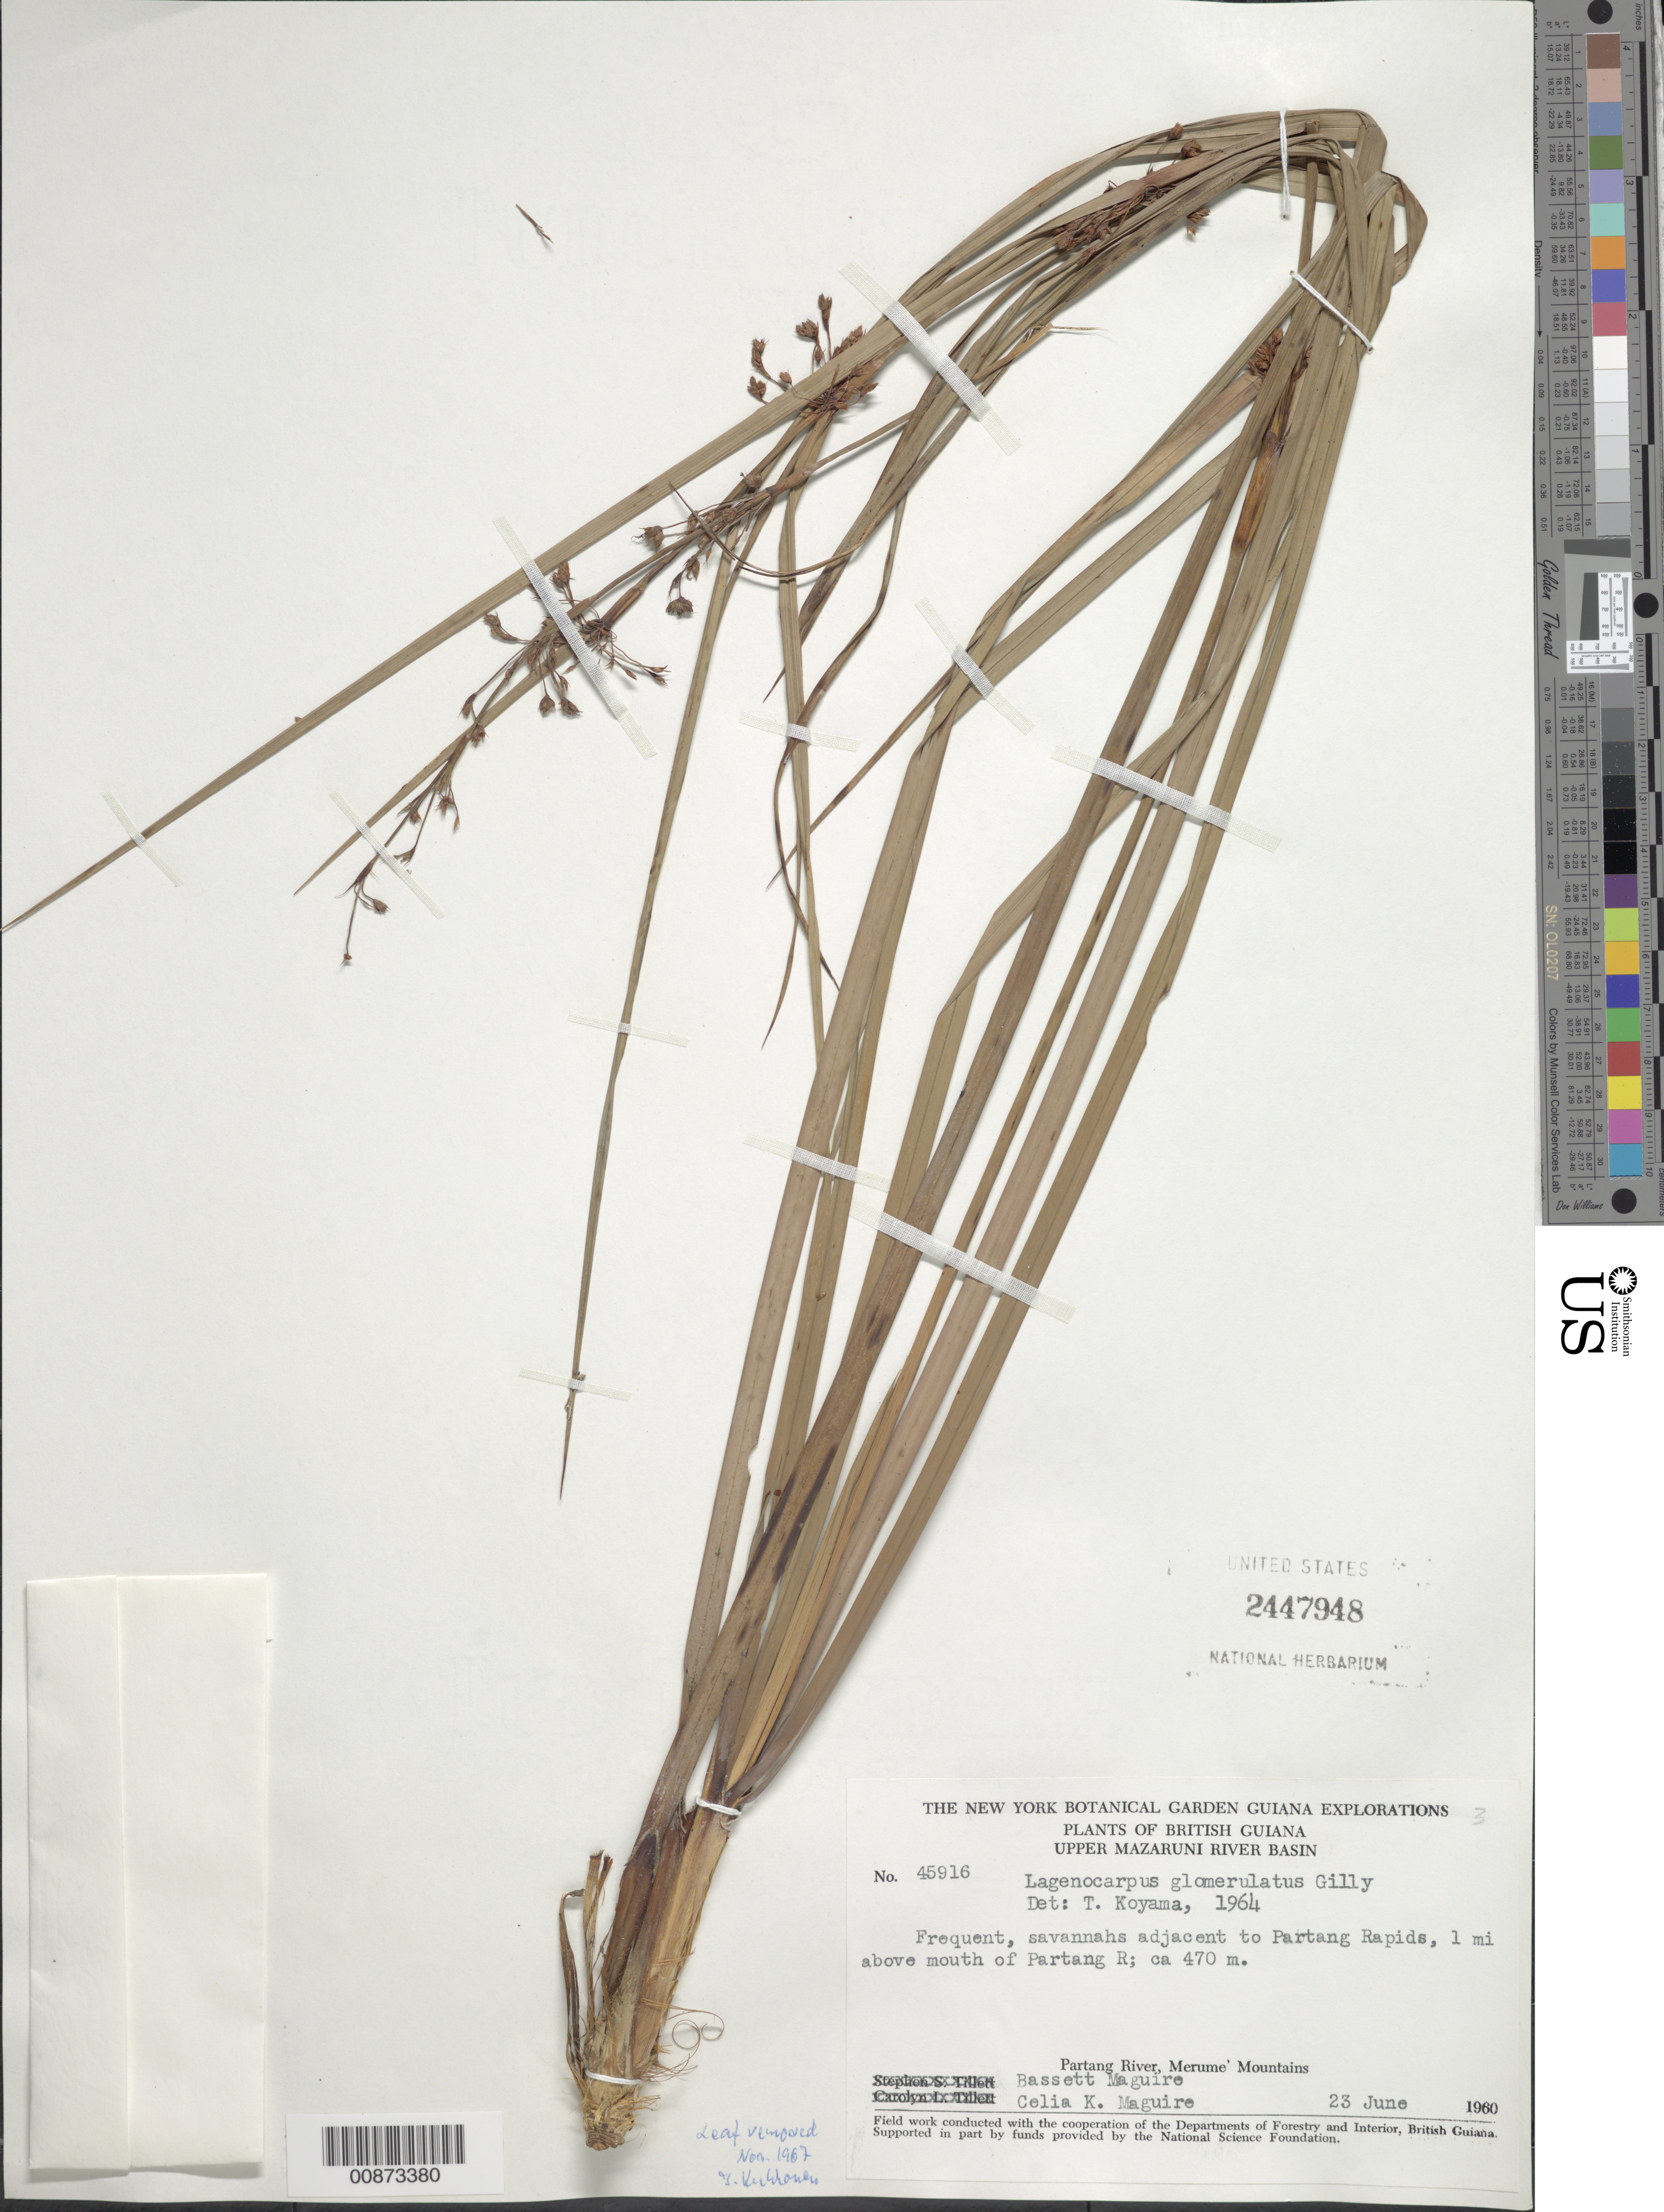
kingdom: Plantae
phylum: Tracheophyta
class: Liliopsida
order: Poales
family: Cyperaceae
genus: Lagenocarpus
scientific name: Lagenocarpus glomerulatus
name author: Gilly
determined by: Koyama, Tetsuo M.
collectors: B. Maguire & C. K. Maguire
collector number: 45916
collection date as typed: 23-Jun-60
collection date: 1960-06-23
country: Guyana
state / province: Cuyuni-Mazaruni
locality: Upper Mazaruni River Basin, Partang River, Merume Mts., 1 mile above mouth of Partang River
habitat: Savanna adjacent to Partang Rapids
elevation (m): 470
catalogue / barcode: US 2447948